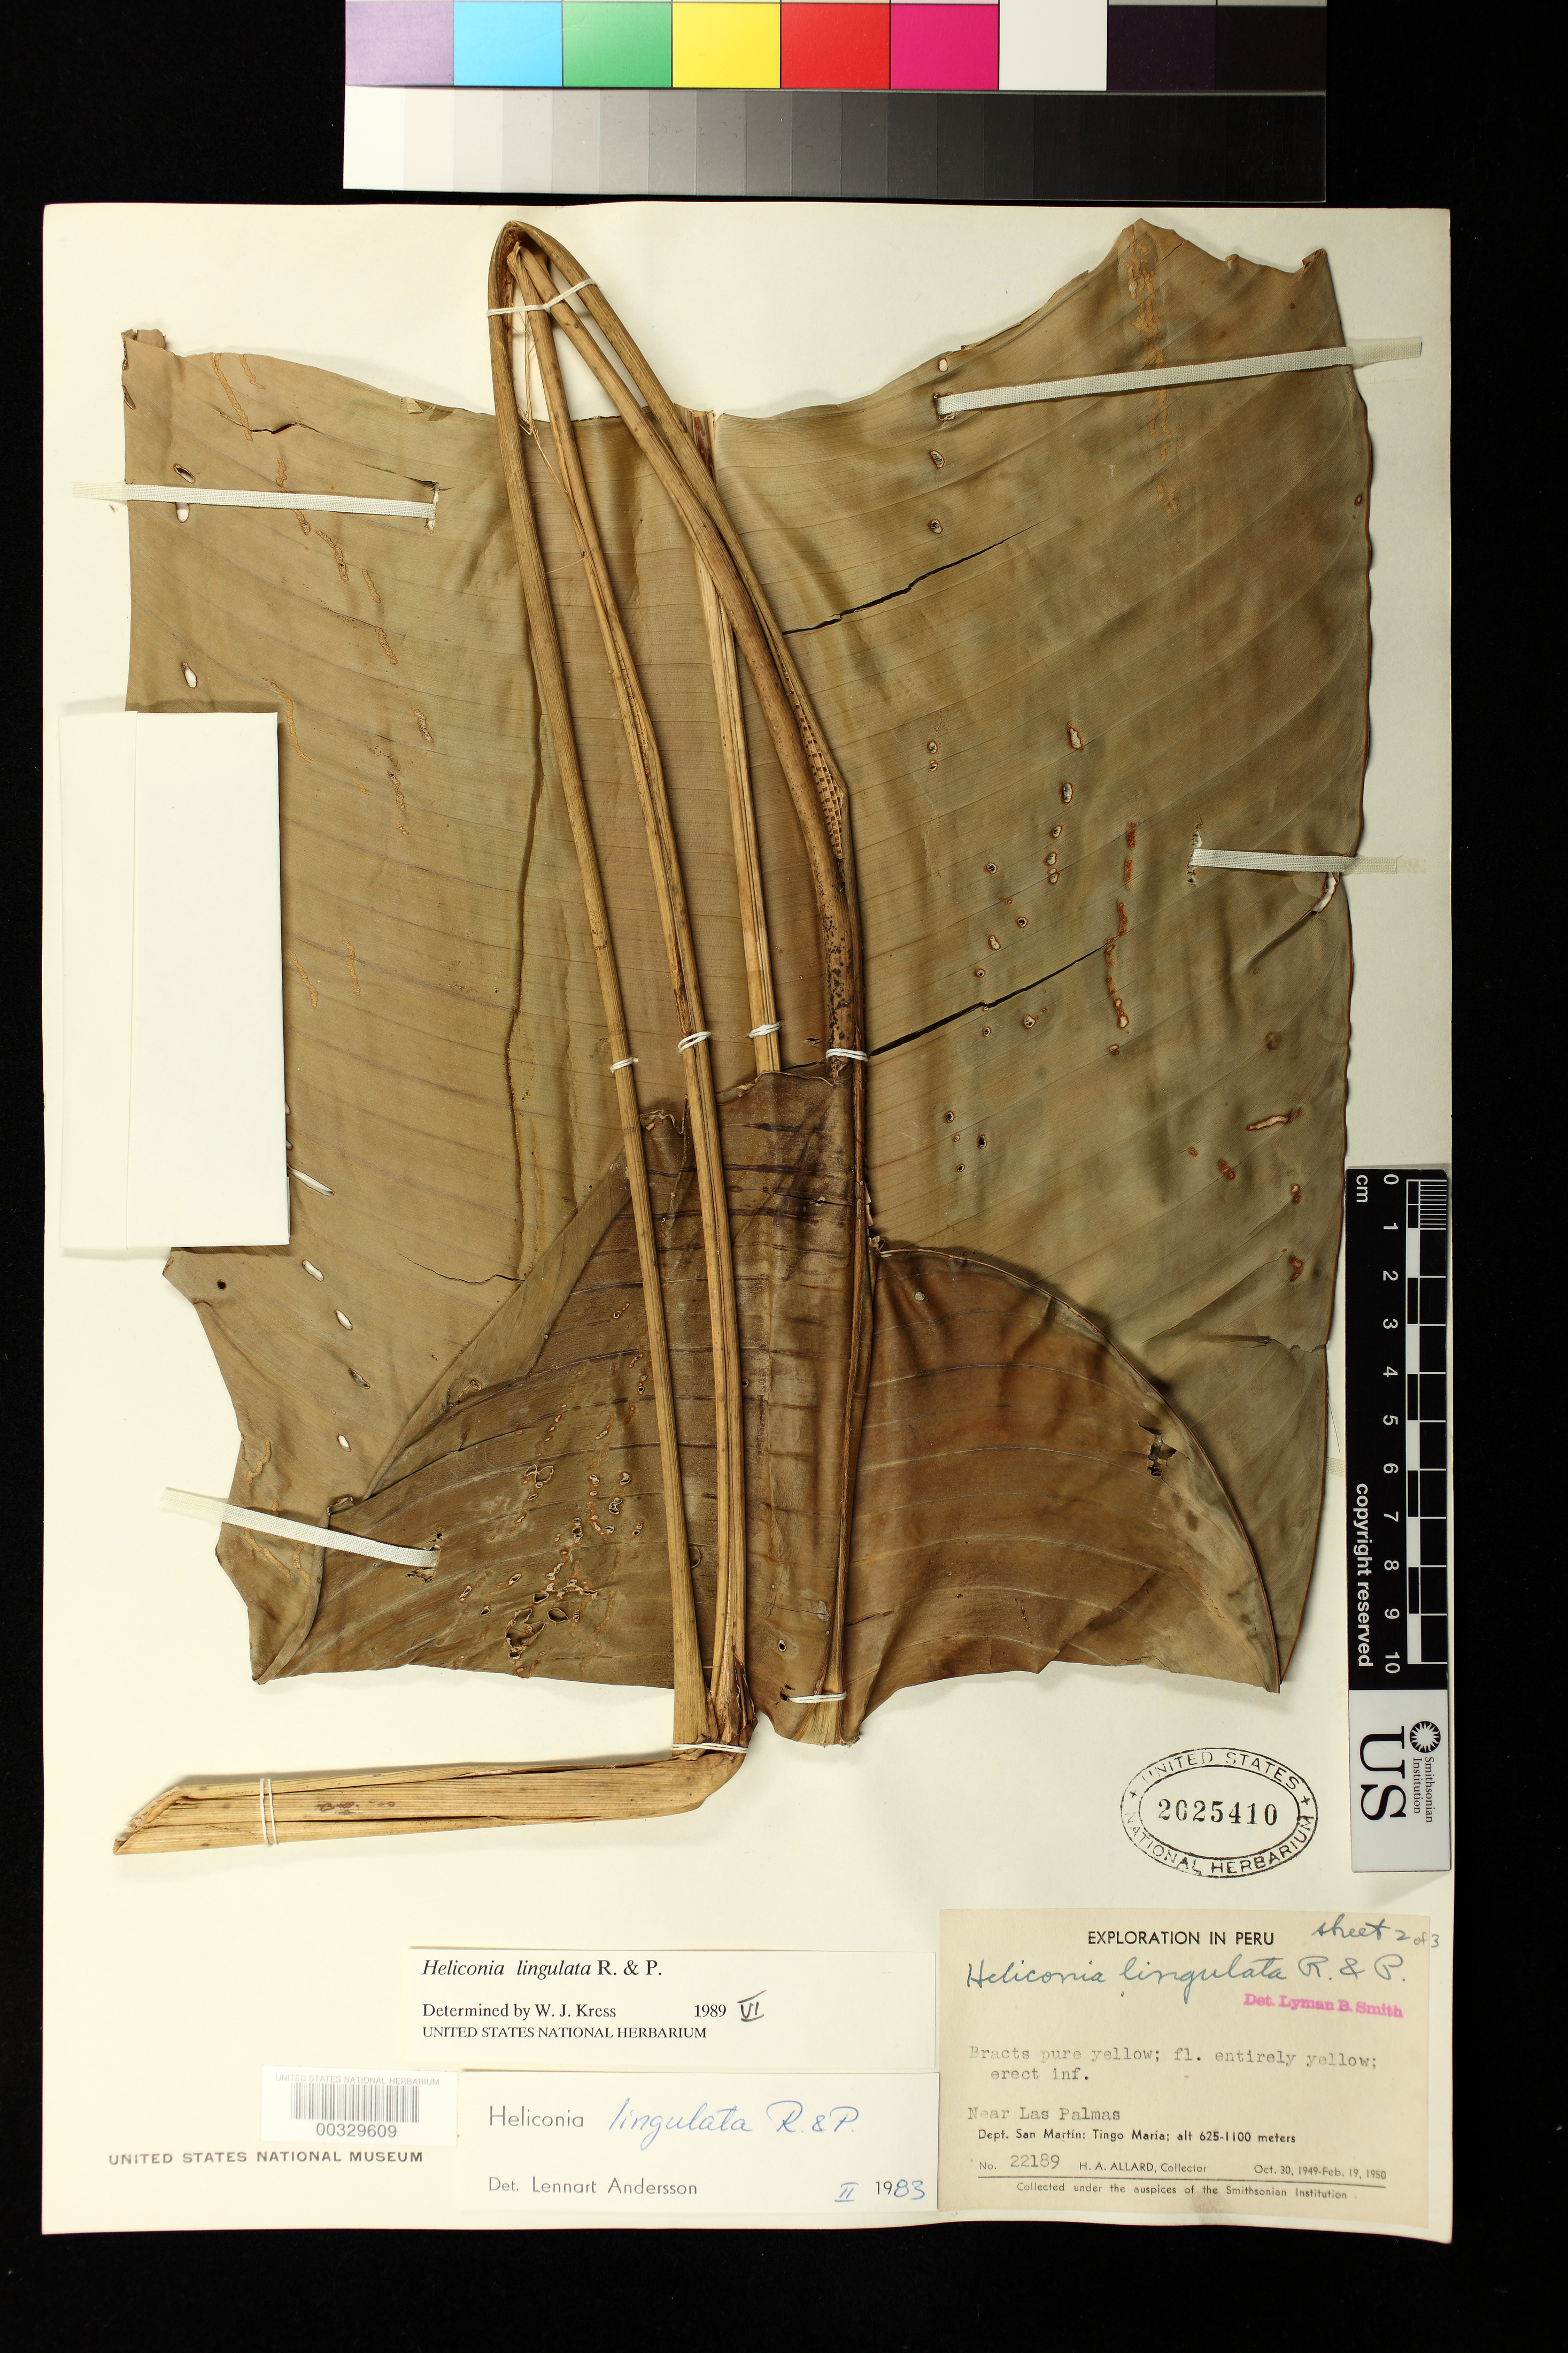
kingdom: Plantae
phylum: Tracheophyta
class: Liliopsida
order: Zingiberales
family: Heliconiaceae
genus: Heliconia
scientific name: Heliconia lingulata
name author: Ruiz & Pav.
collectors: H. A. Allard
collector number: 22189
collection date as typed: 30 Oct 1949 to 19 Feb 1950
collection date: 1949-10-30/1950-02-19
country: Peru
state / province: San Martín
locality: Tingo maria, near las palmas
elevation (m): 625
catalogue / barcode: US 2025410